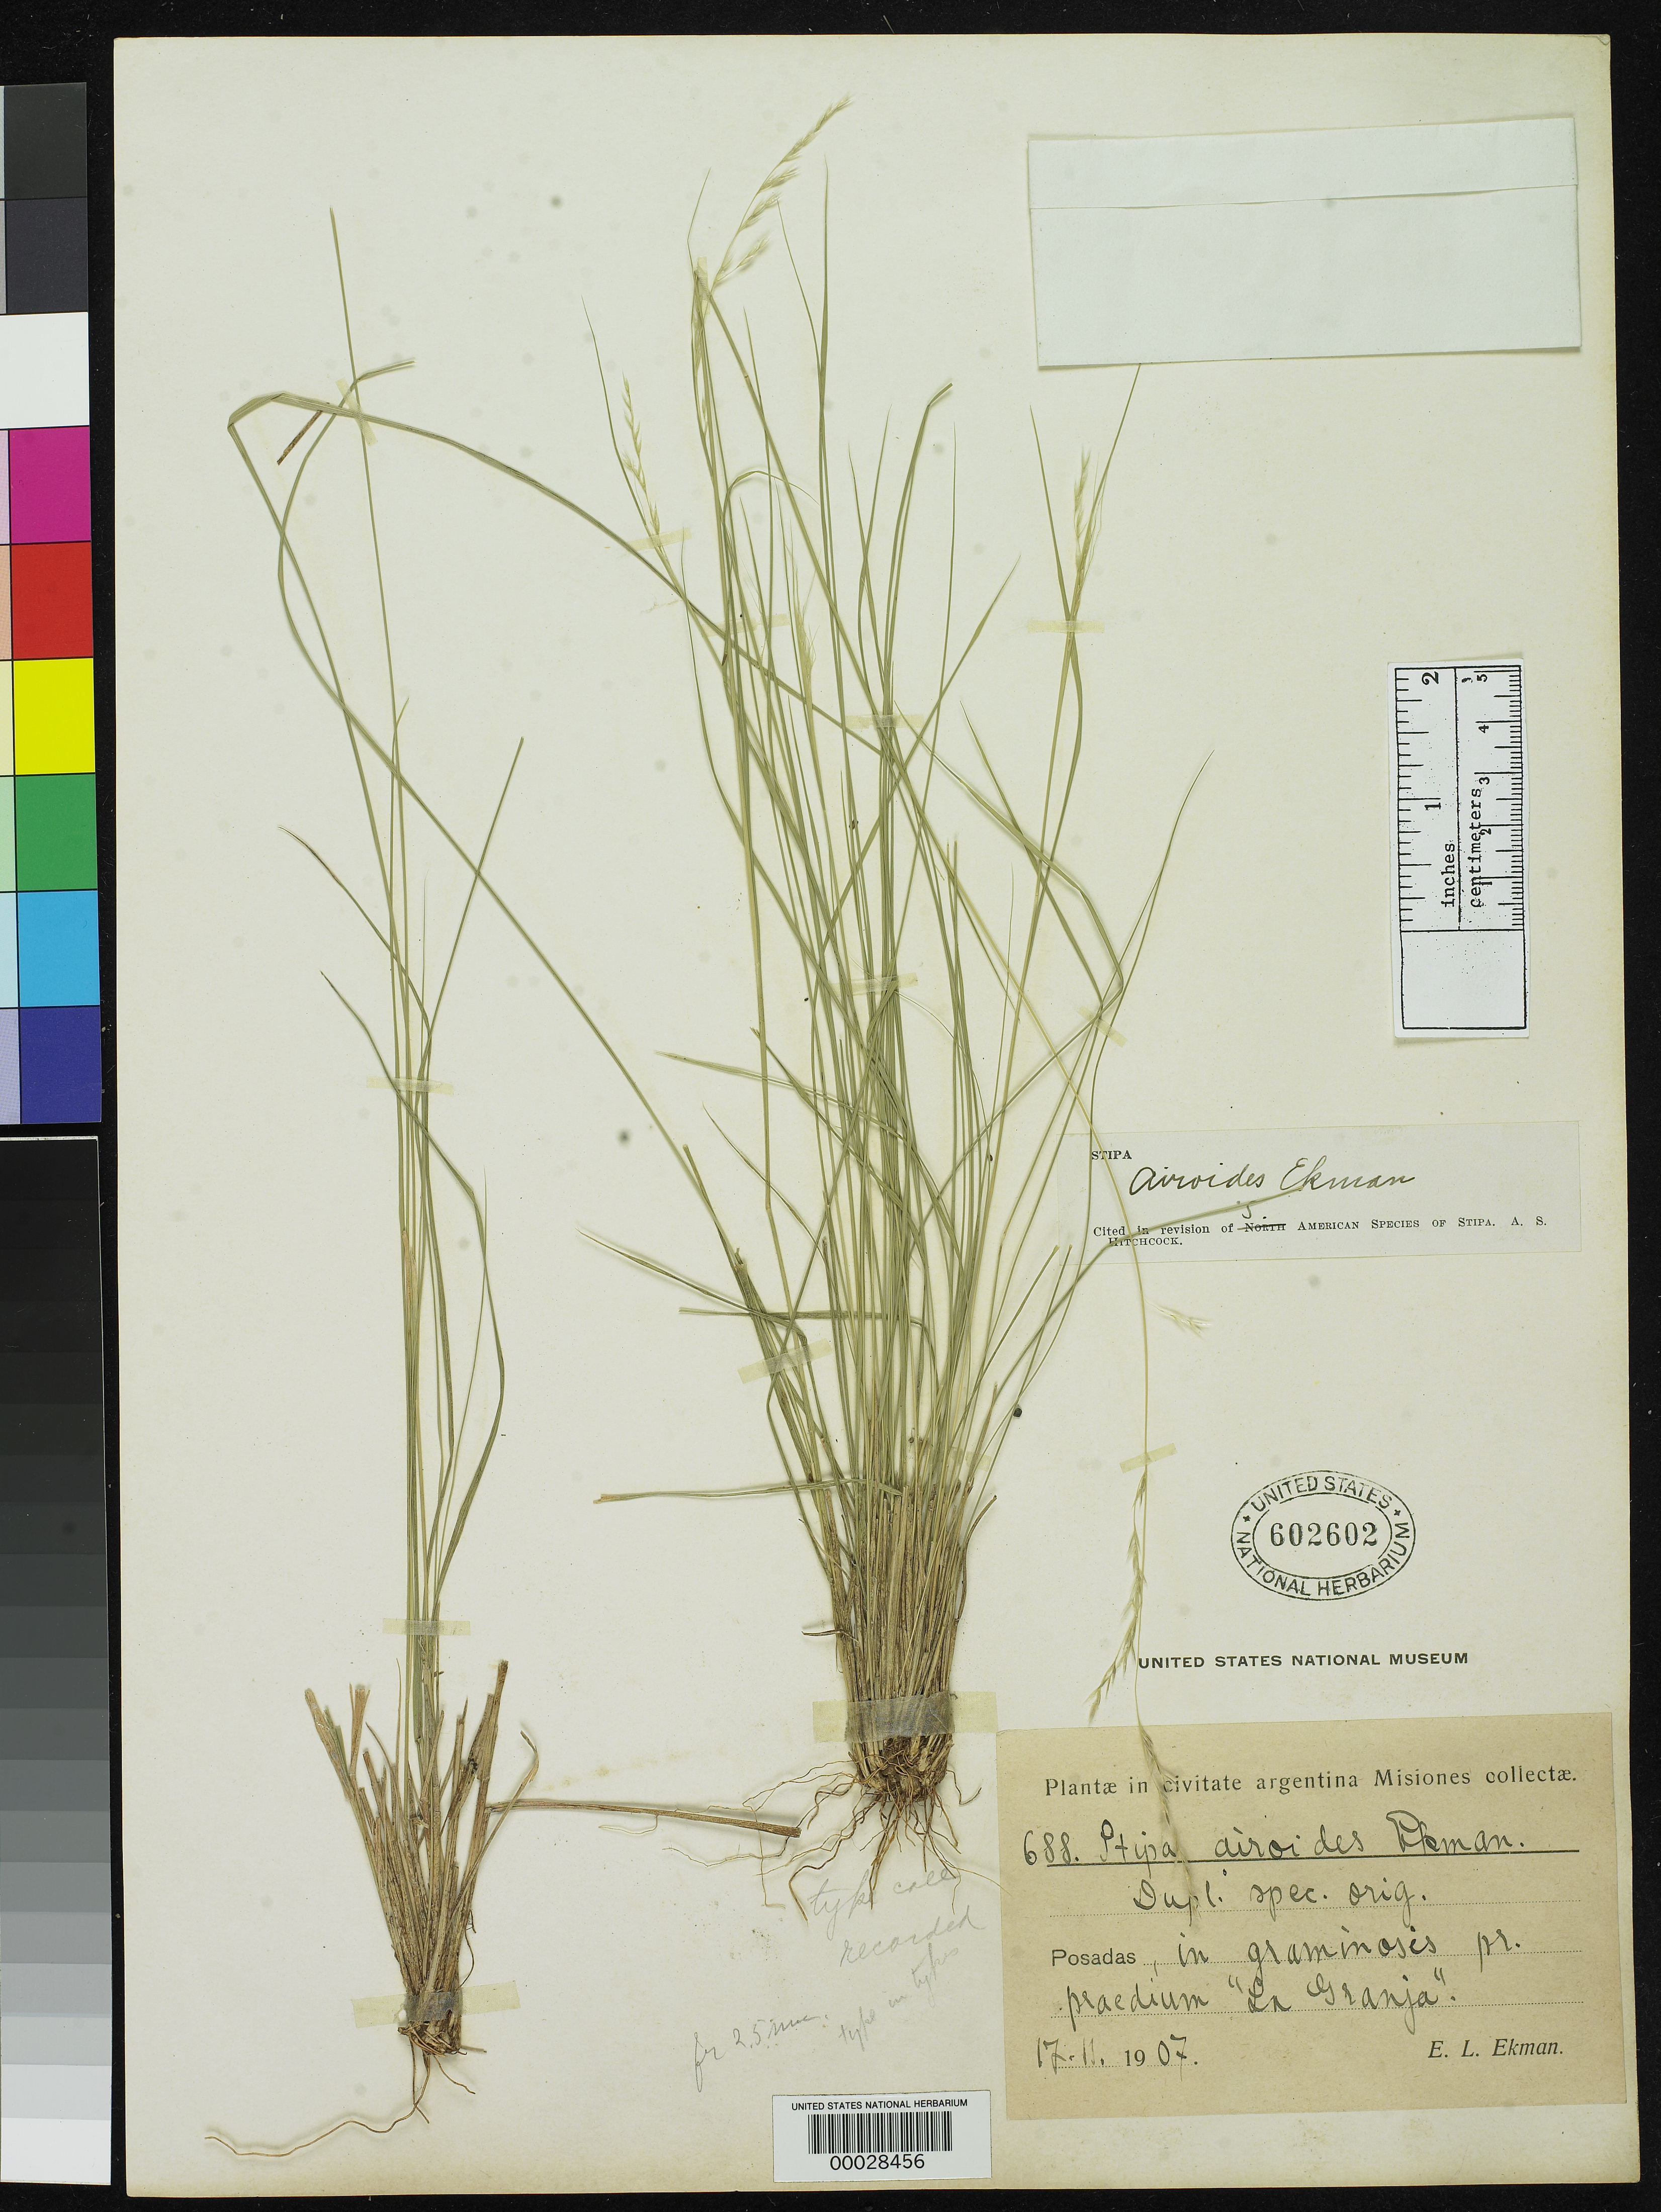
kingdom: Plantae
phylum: Tracheophyta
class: Liliopsida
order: Poales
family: Poaceae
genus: Stipa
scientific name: Stipa airoides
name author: Ekman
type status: Isotype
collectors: E. L. Ekman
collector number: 688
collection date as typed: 17 Nov 1907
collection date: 1907-11-17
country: Argentina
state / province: Misiones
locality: Posadas, La Granja.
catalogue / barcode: US 602602